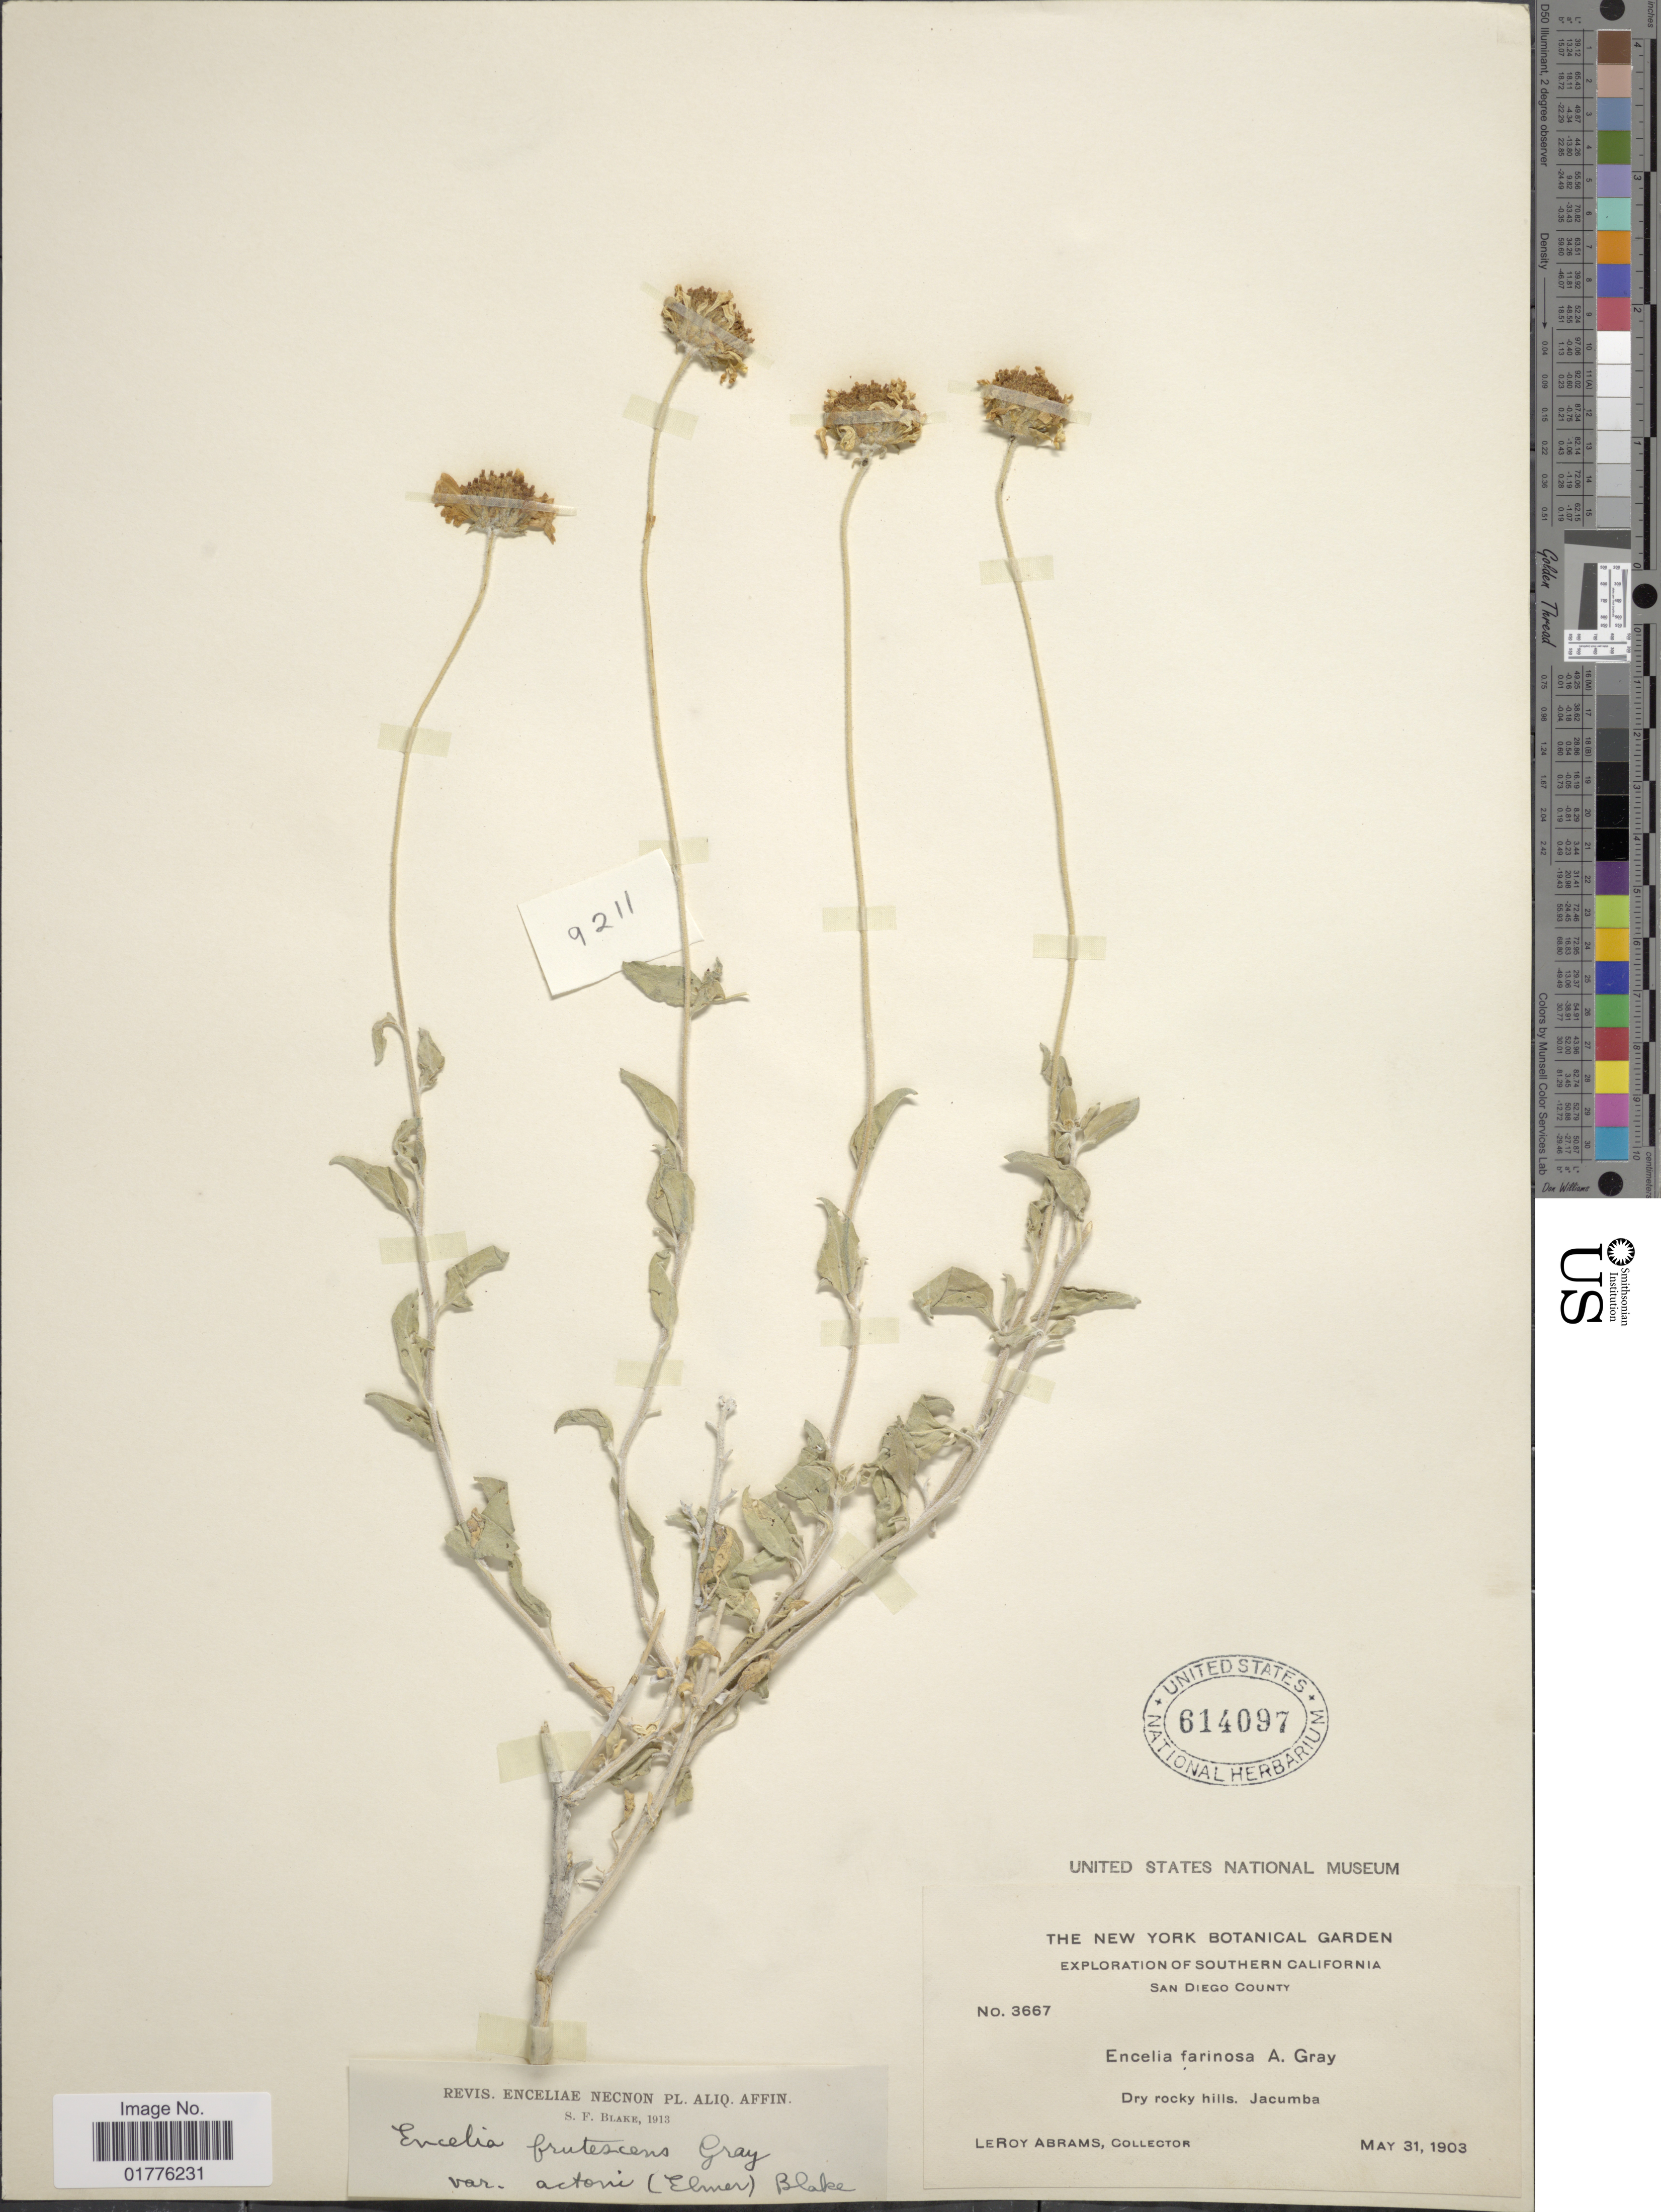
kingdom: Plantae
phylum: Tracheophyta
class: Magnoliopsida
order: Asterales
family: Asteraceae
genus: Encelia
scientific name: Encelia frutescens var. actonii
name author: (Elmer) S.F. Blake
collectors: L. Abrams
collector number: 3667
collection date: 1903-05-31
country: United States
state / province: California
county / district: San Diego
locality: Southern California, San Diego County, dry rocky hills, Jacumba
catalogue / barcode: US 614097